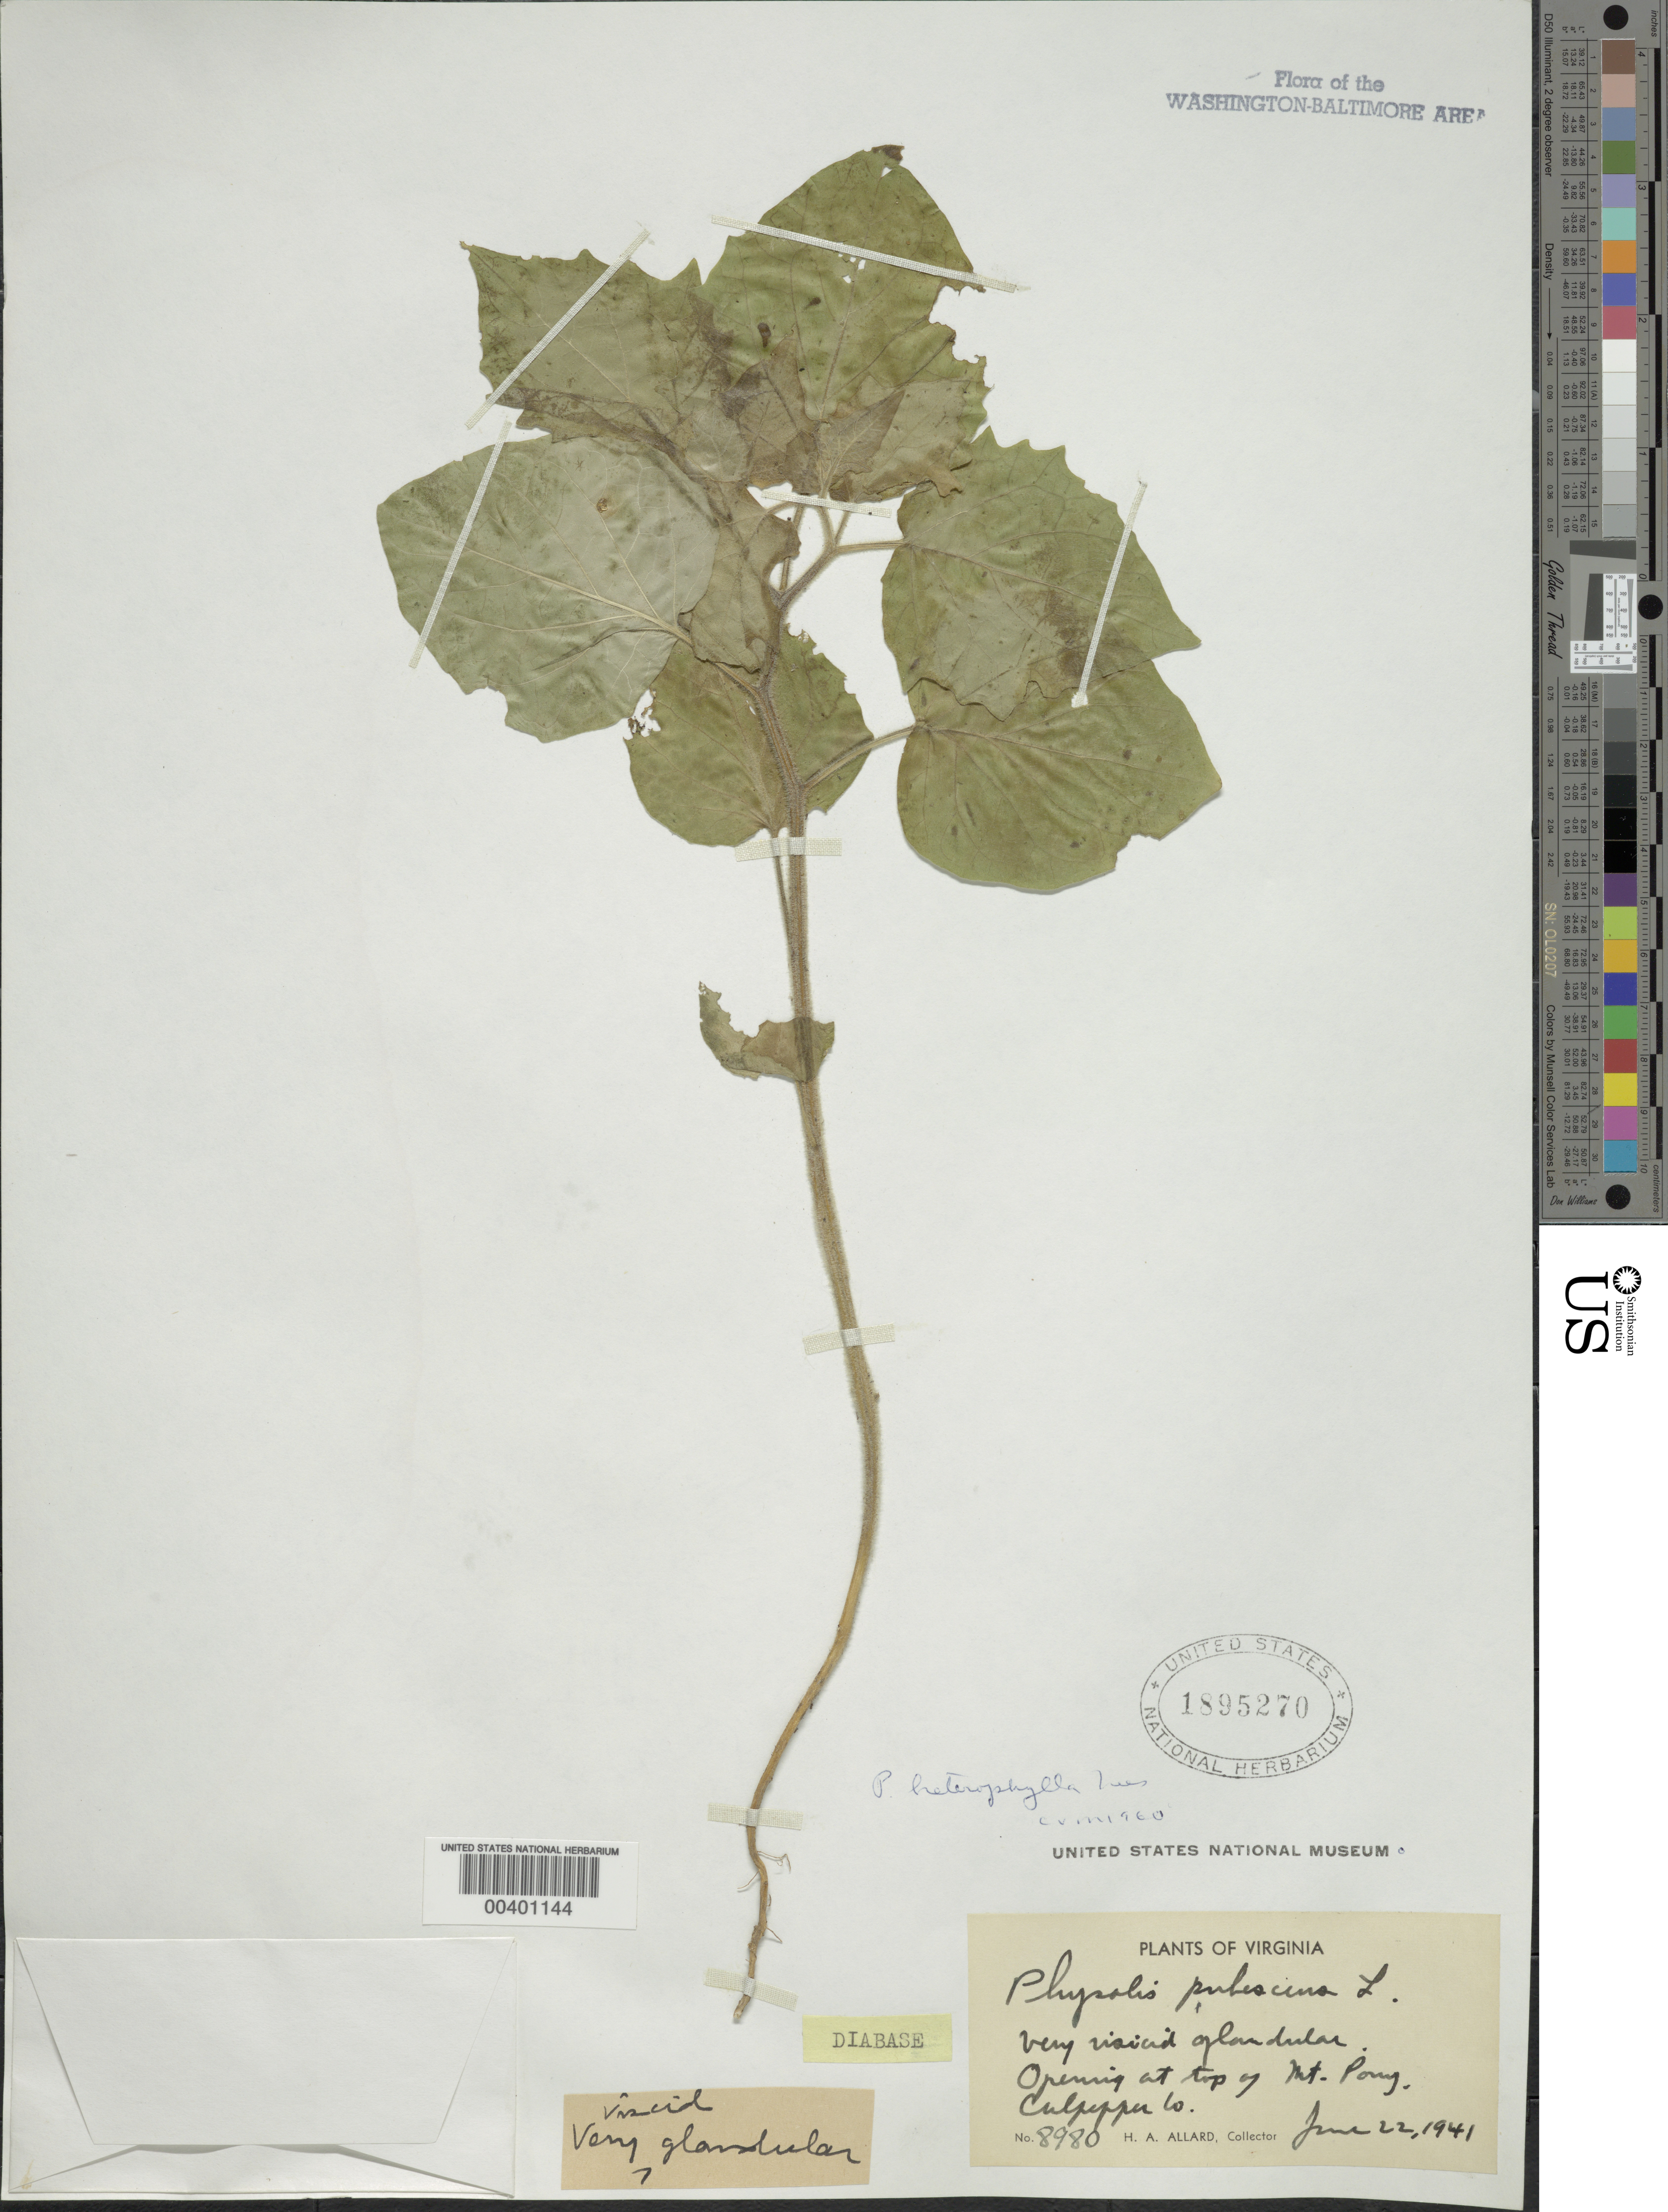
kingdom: Plantae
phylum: Tracheophyta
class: Magnoliopsida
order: Solanales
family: Solanaceae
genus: Physalis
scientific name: Physalis heterophylla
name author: Nees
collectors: H. A. Allard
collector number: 8980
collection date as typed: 22 Jun 1941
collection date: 1941-06-22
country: United States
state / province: Virginia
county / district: Culpeper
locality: Opening at top of Mount Pony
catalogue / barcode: US 1895270